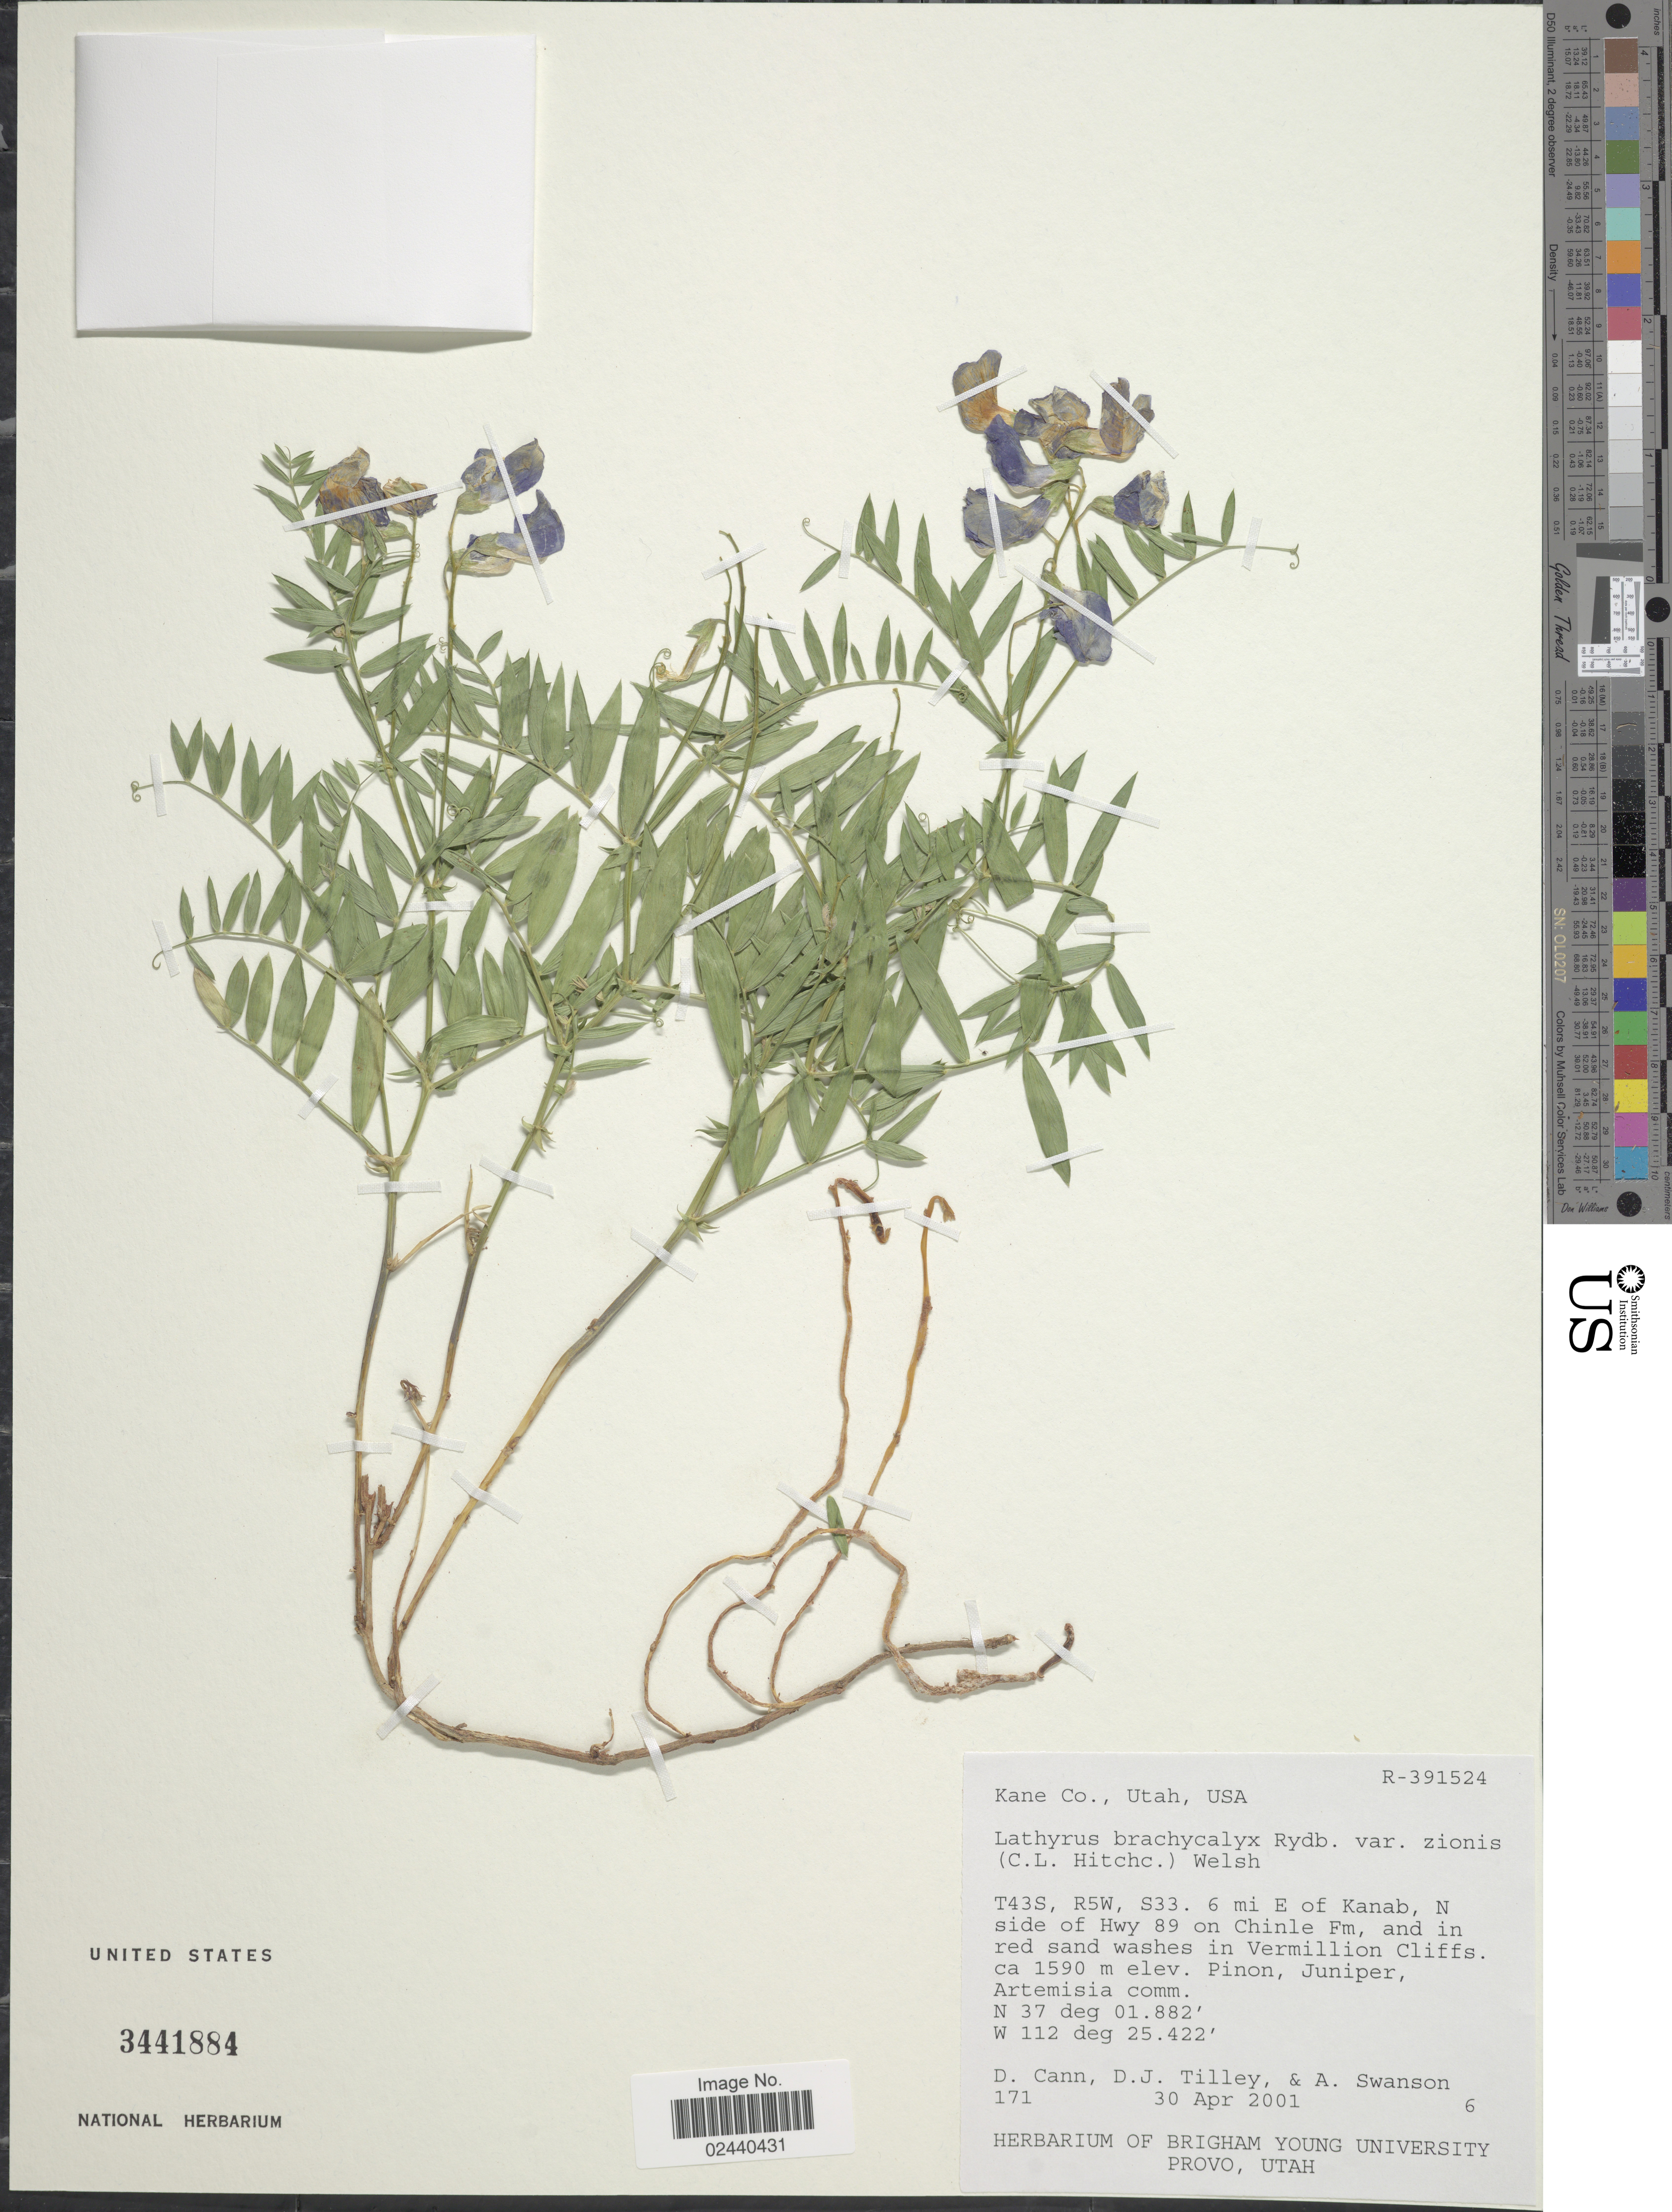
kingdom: Plantae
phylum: Tracheophyta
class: Magnoliopsida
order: Fabales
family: Fabaceae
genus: Lathyrus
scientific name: Lathyrus brachycalyx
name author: Rydb.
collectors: D. Cann, D. Tilley & A. Swanson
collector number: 171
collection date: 2001-06-30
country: United States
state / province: Utah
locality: Kane Co., Utah, USA. T43S, R5W, S33. 6 mi E of Kanab, N side of Hwy 89 on Chinle Fm, and in red sand washes in Vermillion Cliffs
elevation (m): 1590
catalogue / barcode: US 3441884